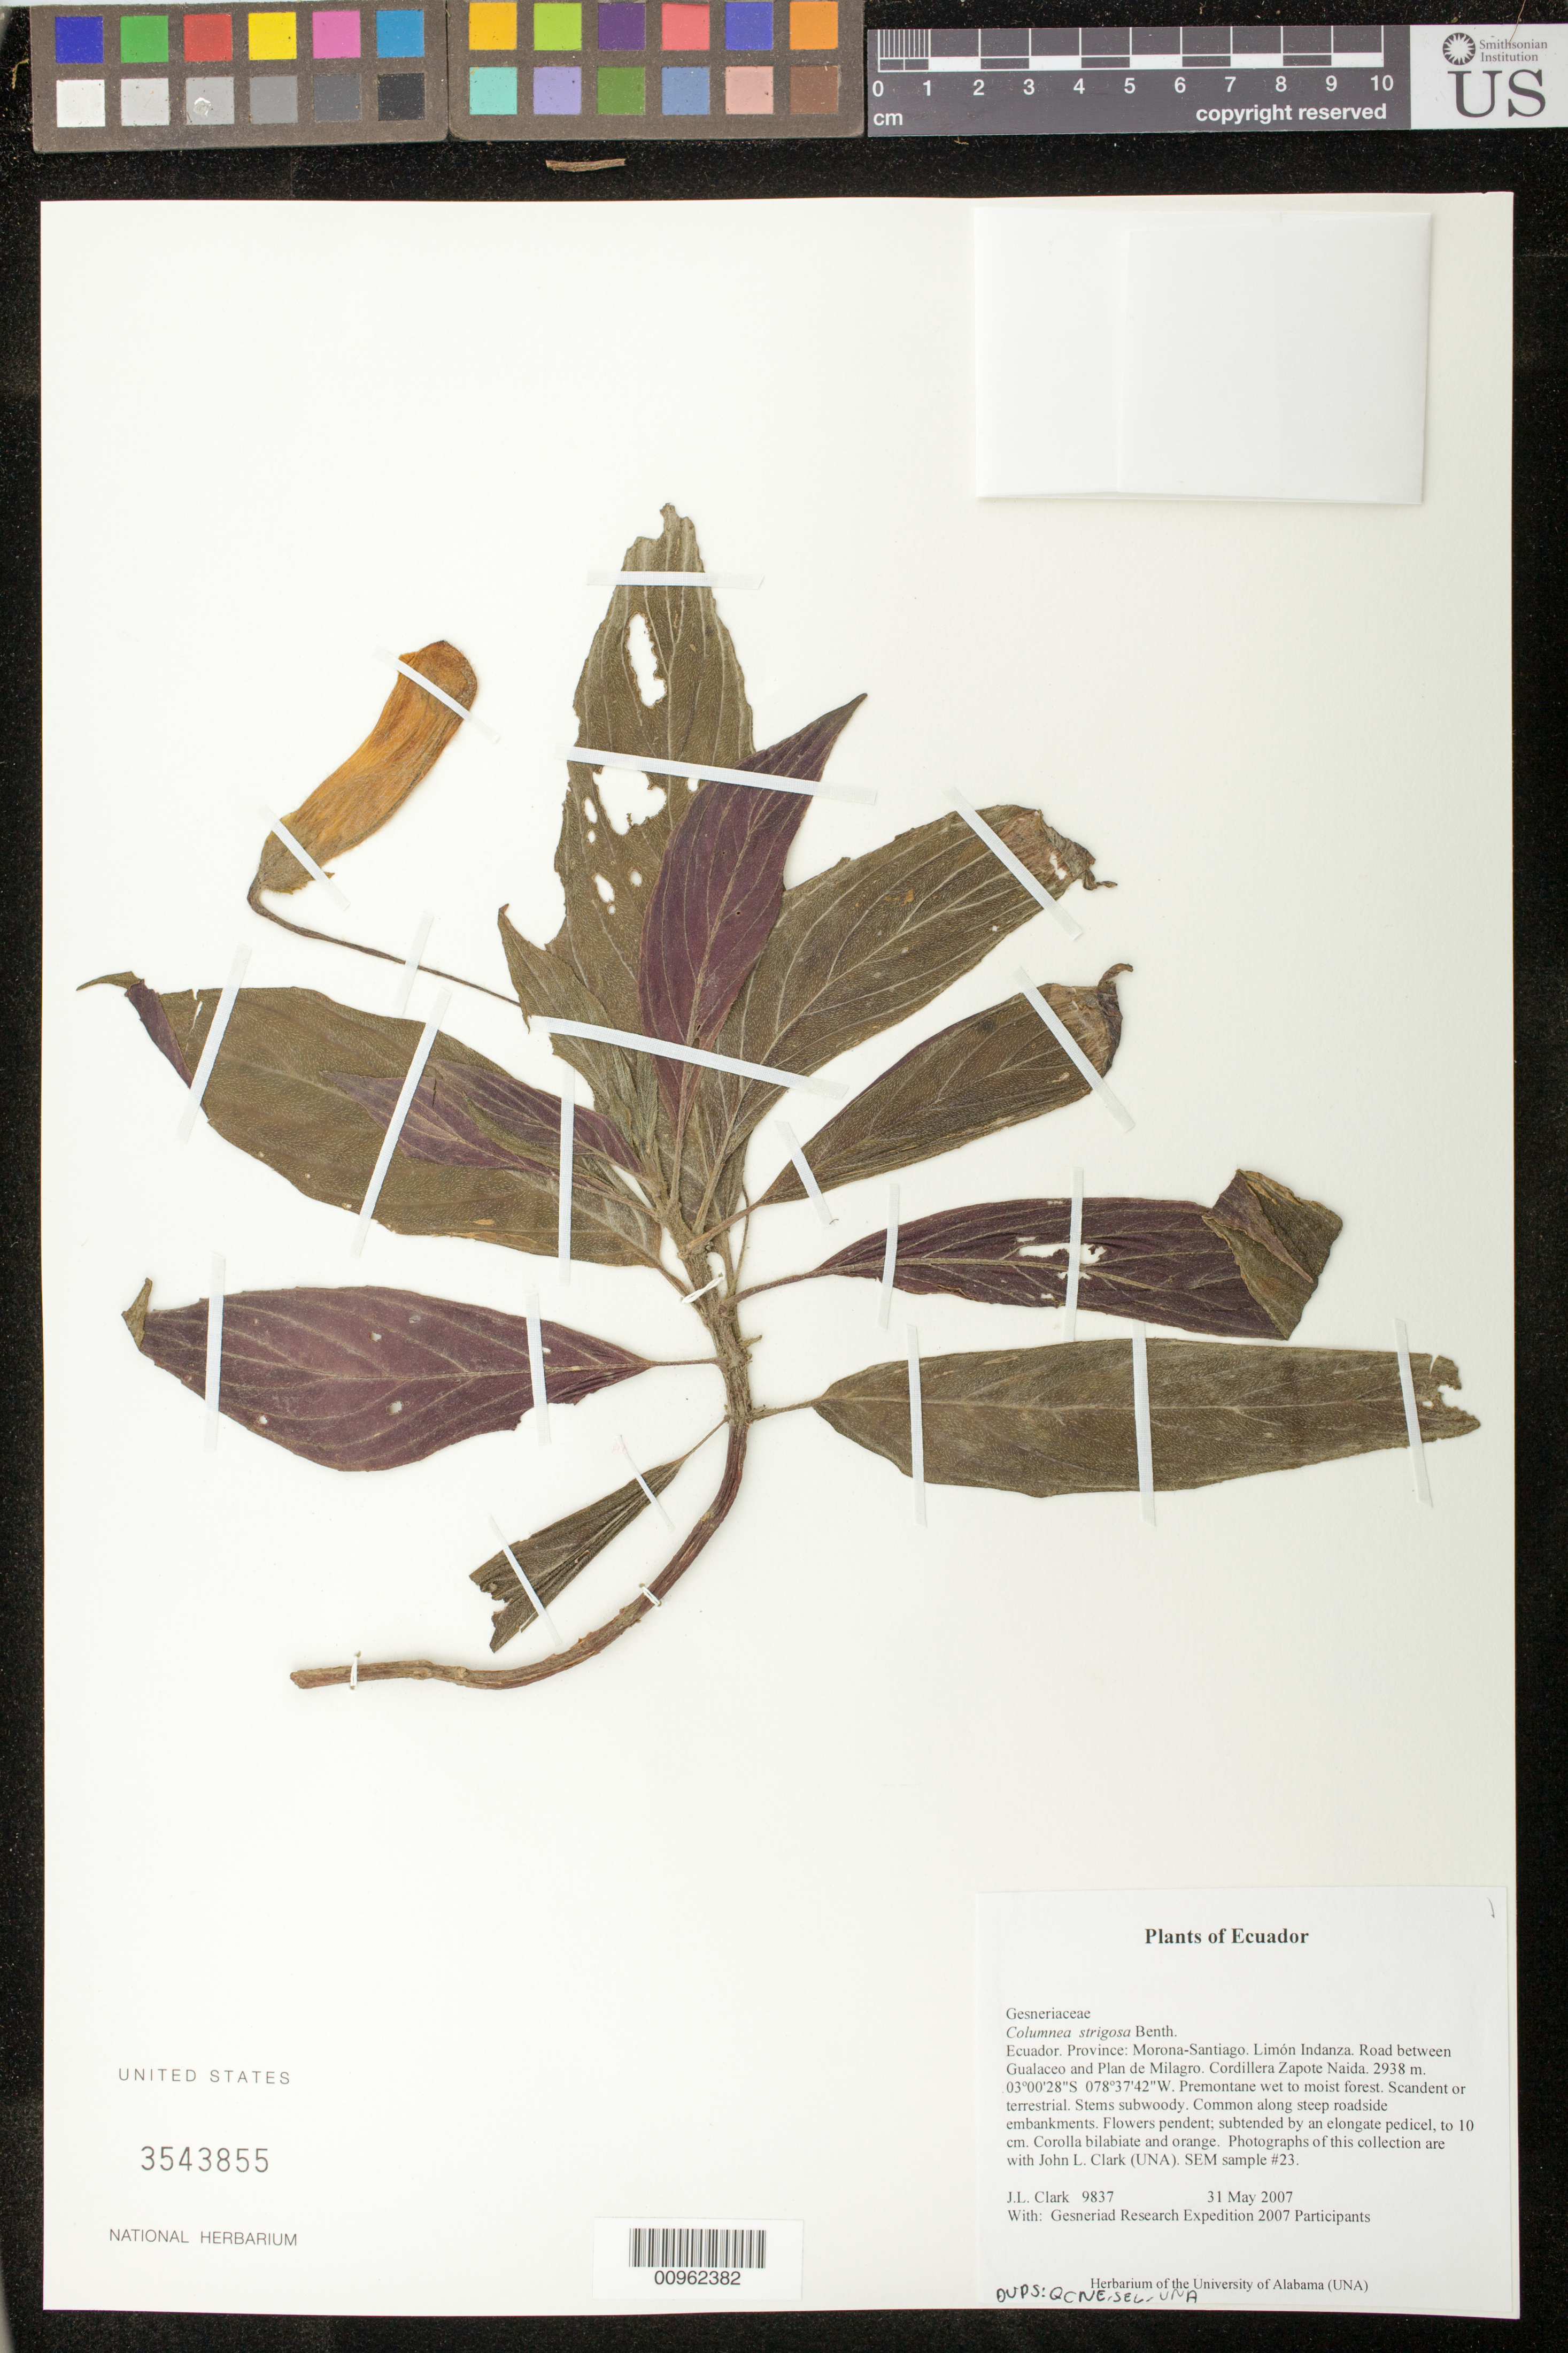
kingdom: Plantae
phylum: Tracheophyta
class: Magnoliopsida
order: Lamiales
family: Gesneriaceae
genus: Columnea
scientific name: Columnea strigosa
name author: Benth.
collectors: J. L. Clark & Gesneriad Research Expedition 2007 Participants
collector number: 9837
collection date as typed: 31 May 2007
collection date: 2007-05-31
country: Ecuador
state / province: Morona-Santiago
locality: Limón Indanza. Road between Gualaceo and Plan de Milagro. Cordillera Zapote Naida.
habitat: Premontane wet to moist forest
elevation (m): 2938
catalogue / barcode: US 3543855